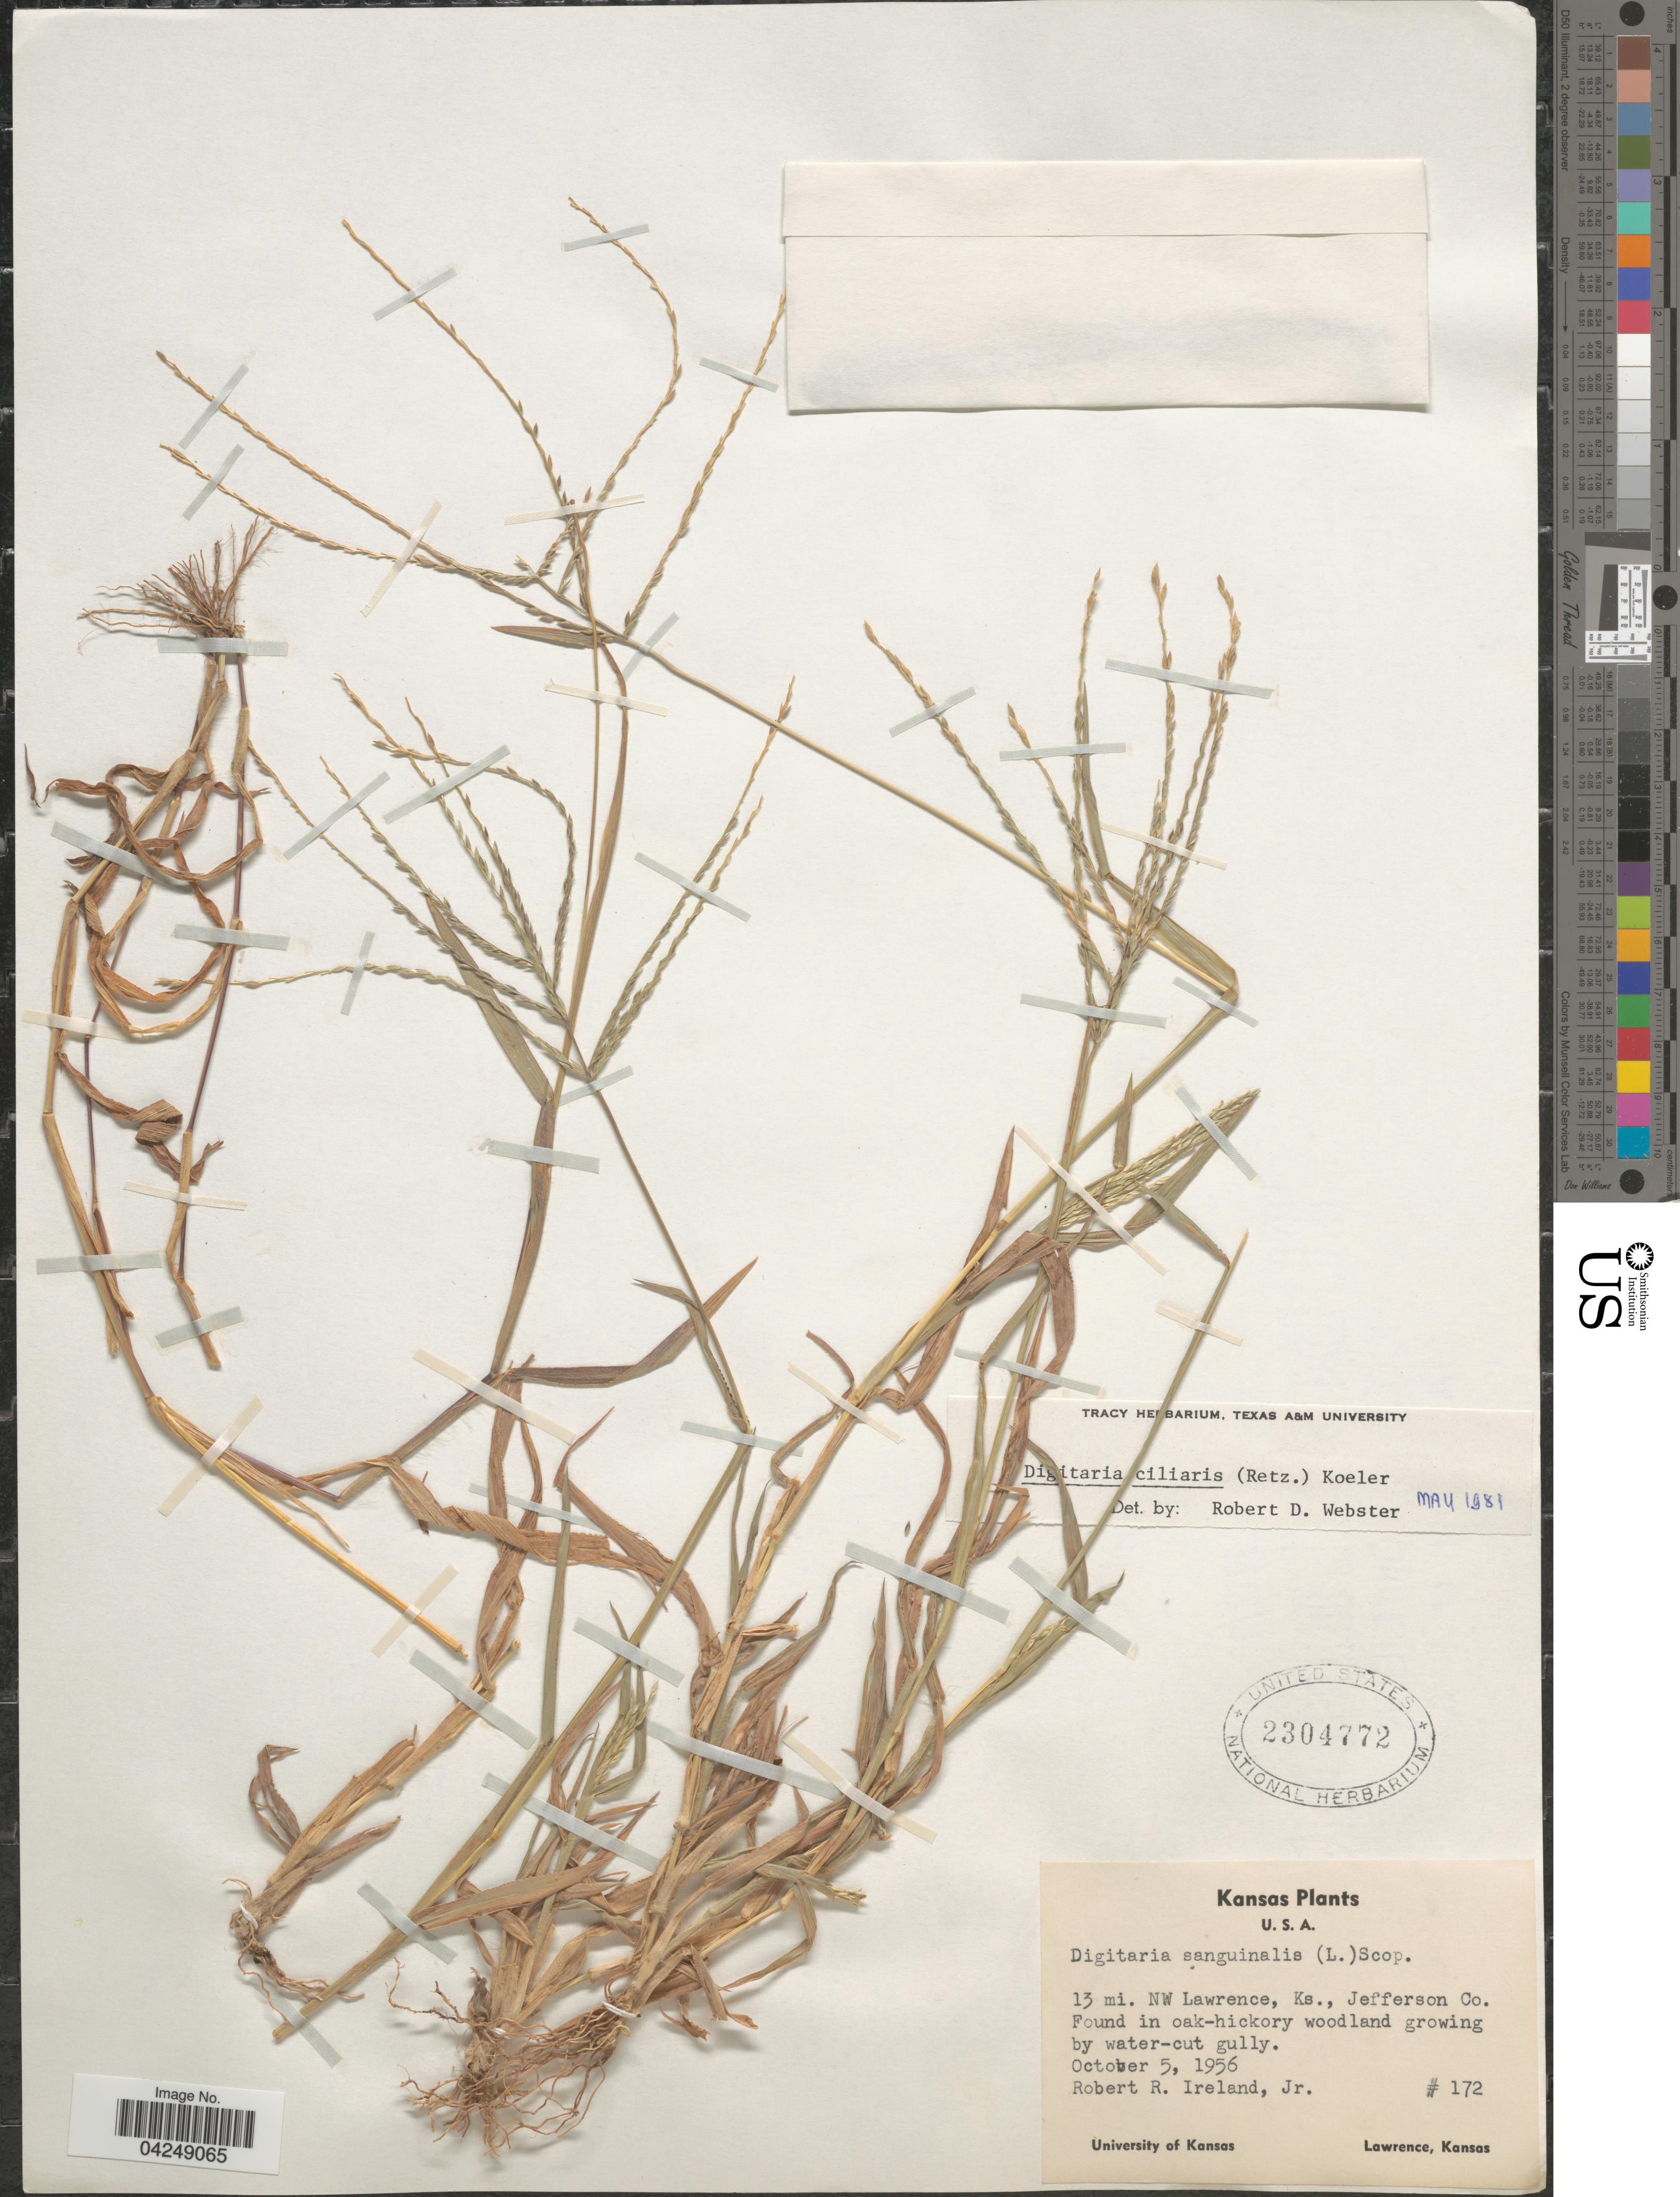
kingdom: Plantae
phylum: Tracheophyta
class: Liliopsida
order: Poales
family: Poaceae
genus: Digitaria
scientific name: Digitaria ciliaris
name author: (Retz.) Koeler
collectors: R. Ireland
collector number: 172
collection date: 1956-10-05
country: United States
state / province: Kansas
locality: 13 mi. NW Lawrence, Jefferson Co. Found in oak-hickory woodland growing by water-cut gully.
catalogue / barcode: US 2304772